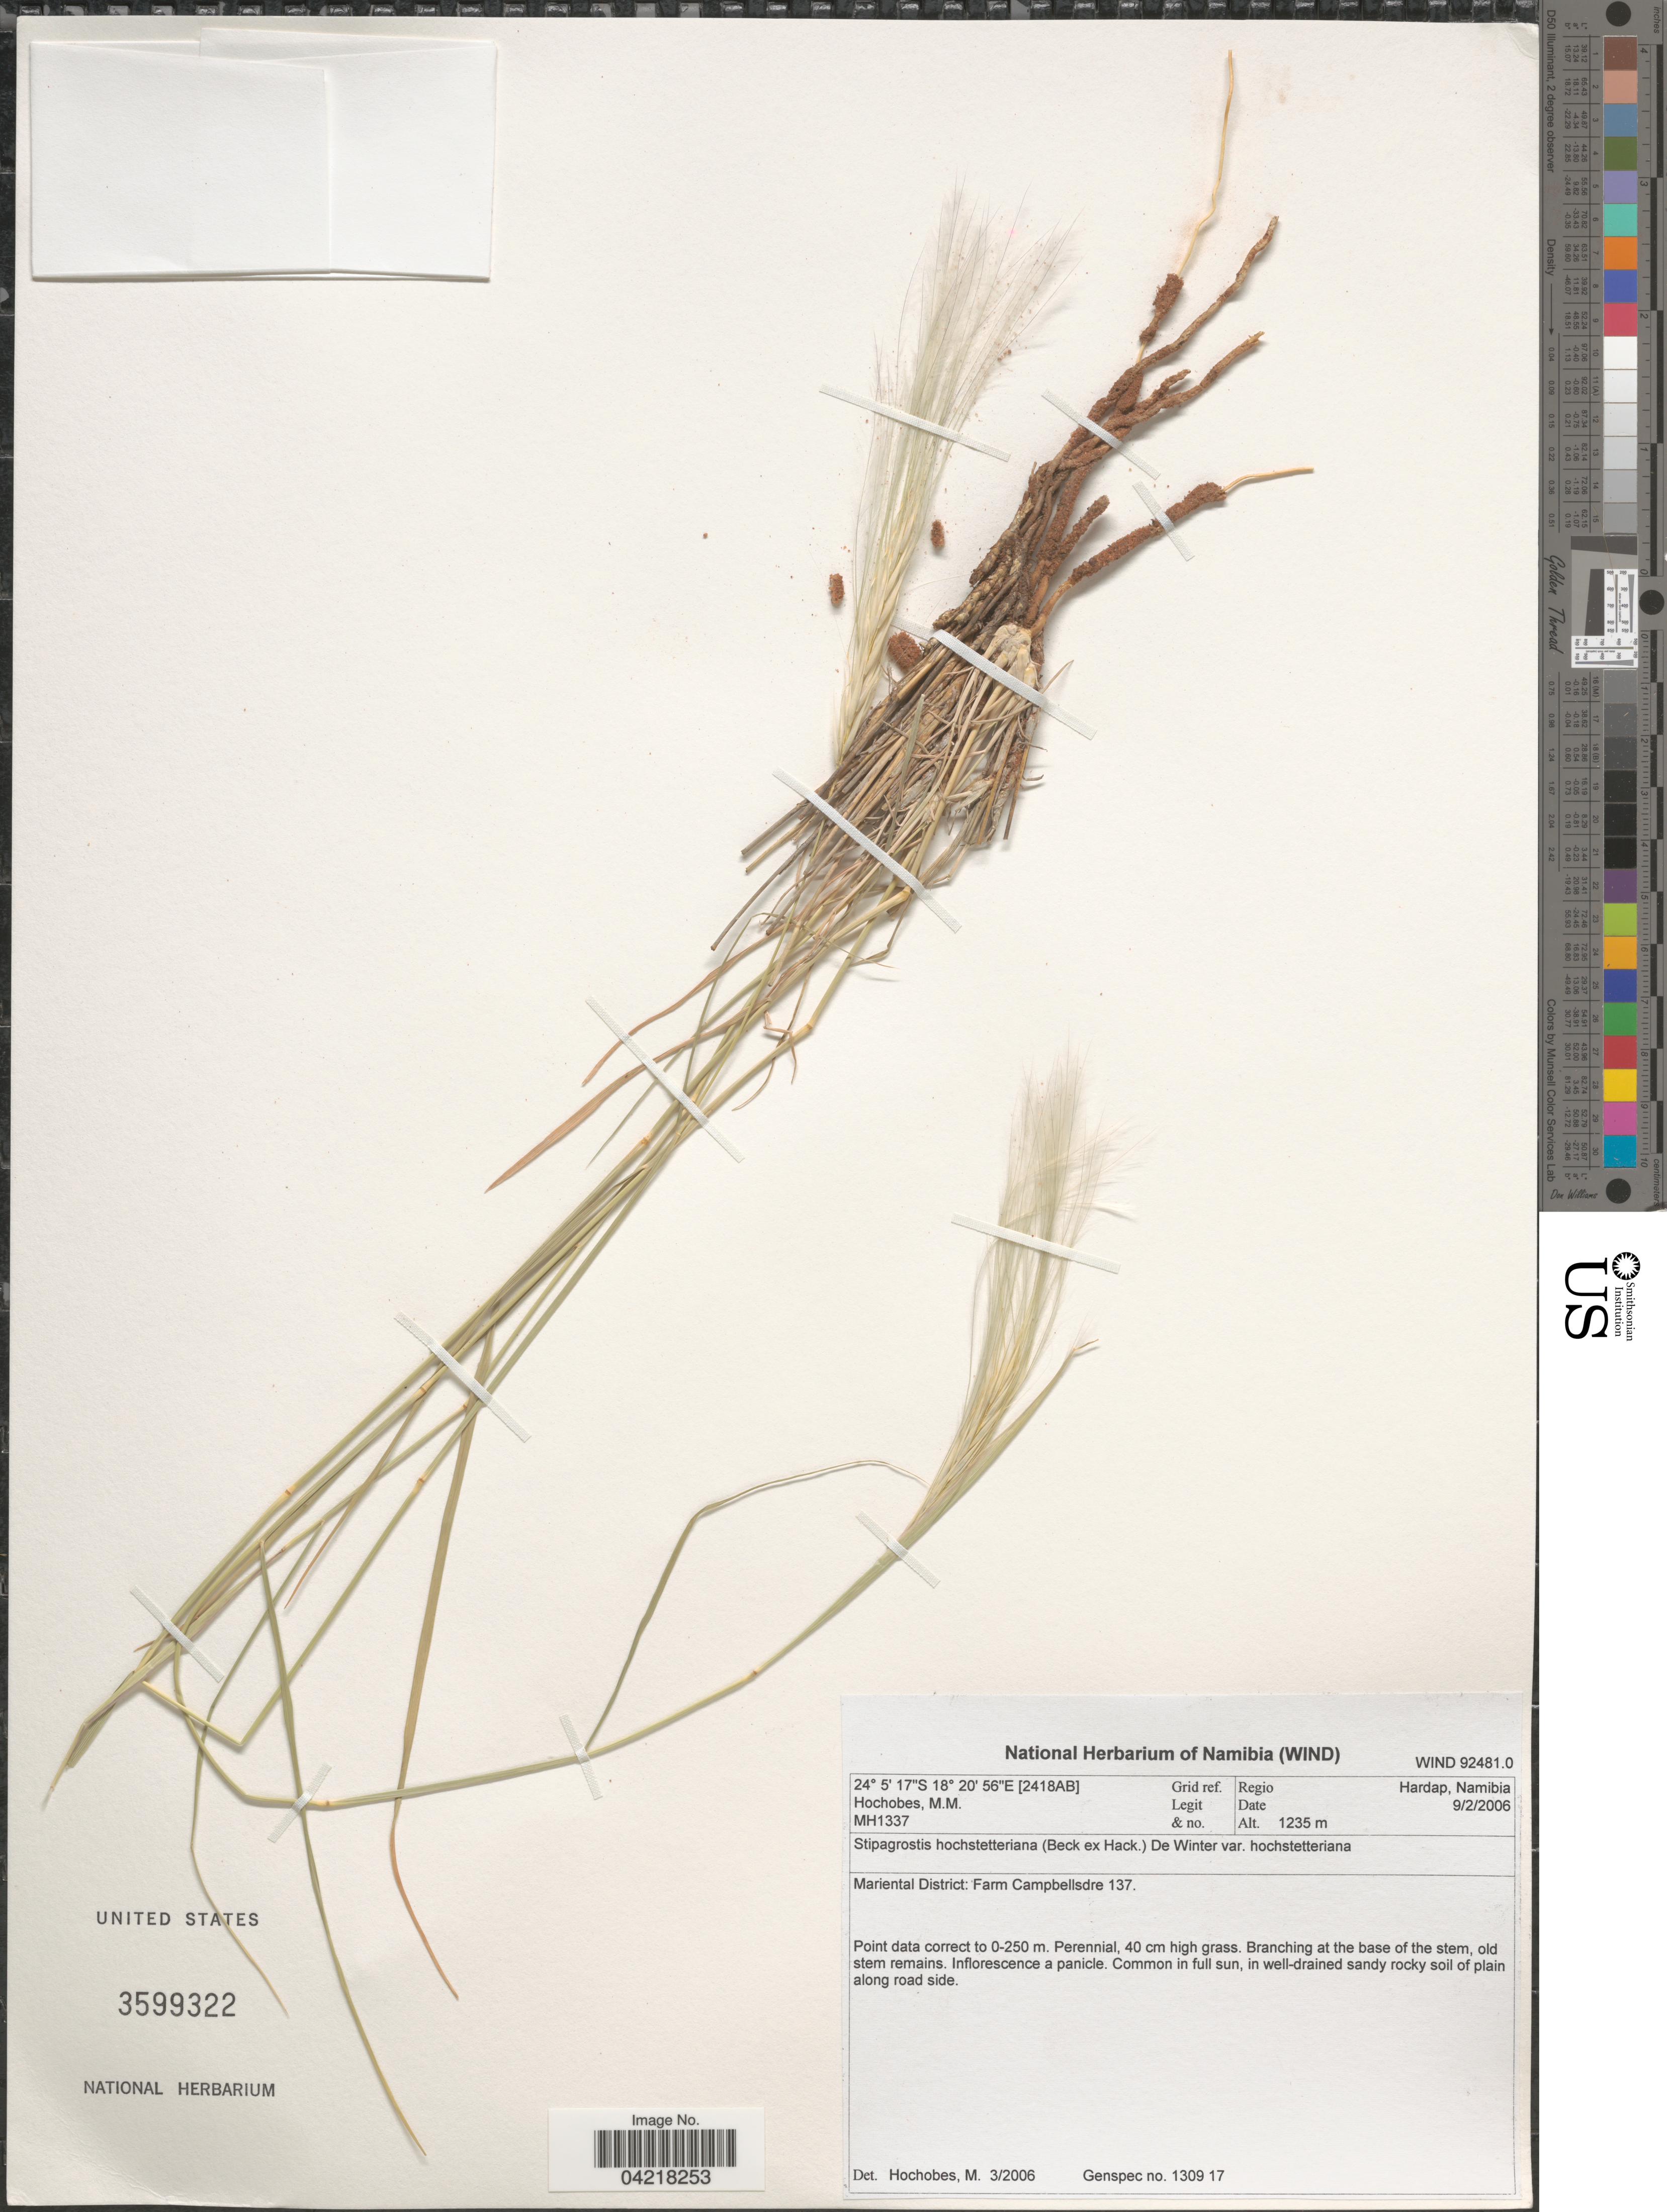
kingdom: Plantae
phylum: Tracheophyta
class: Liliopsida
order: Poales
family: Poaceae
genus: Stipagrostis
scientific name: Stipagrostis hochstetterana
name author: (Beck & Hack.) De Winter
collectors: M. Hochobes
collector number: MH1337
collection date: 2006-02-09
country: Namibia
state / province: Hardap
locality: Mariental District: Farm Campbellsdre 137. [2418AB] Grid ref. Regio Hardap, Namibia.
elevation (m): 1235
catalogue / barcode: US 3599322